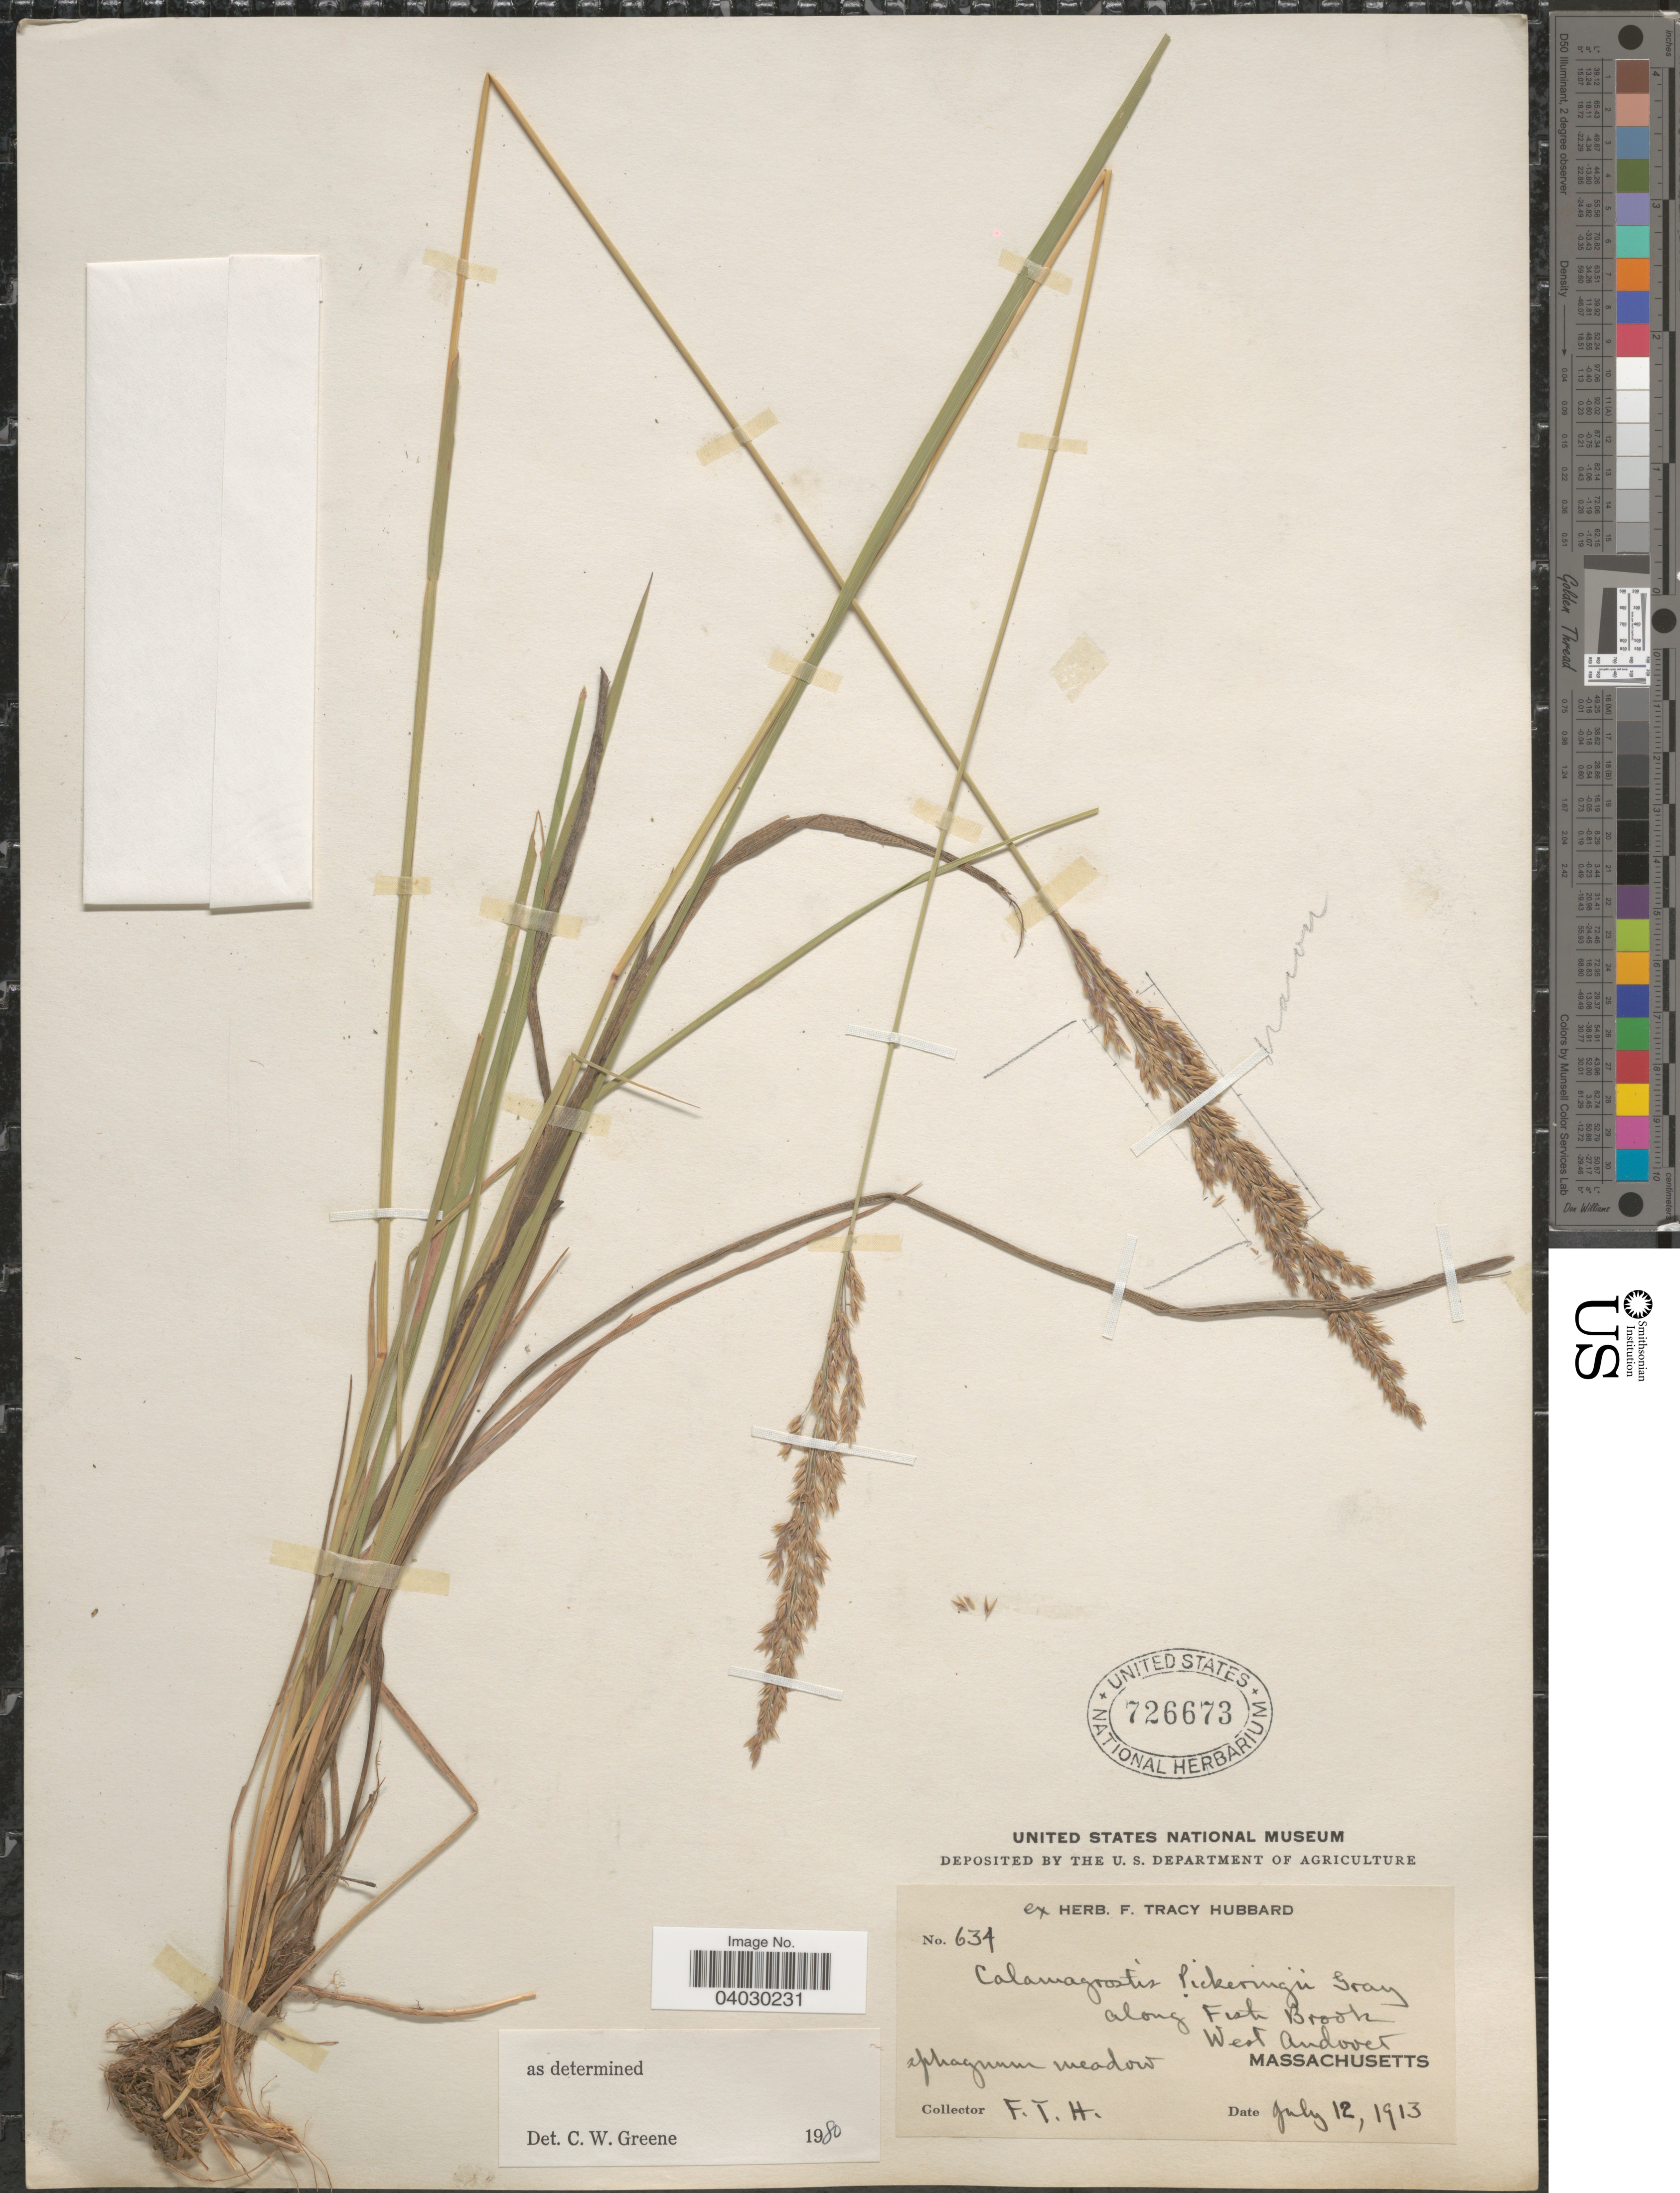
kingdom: Plantae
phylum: Tracheophyta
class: Liliopsida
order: Poales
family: Poaceae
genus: Calamagrostis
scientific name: Calamagrostis pickeringii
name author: A. Gray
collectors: F. T. Hubbard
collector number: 634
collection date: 1913-07-12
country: United States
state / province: Massachusetts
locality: Along Fish Brook. West Andover.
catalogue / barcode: US 726673